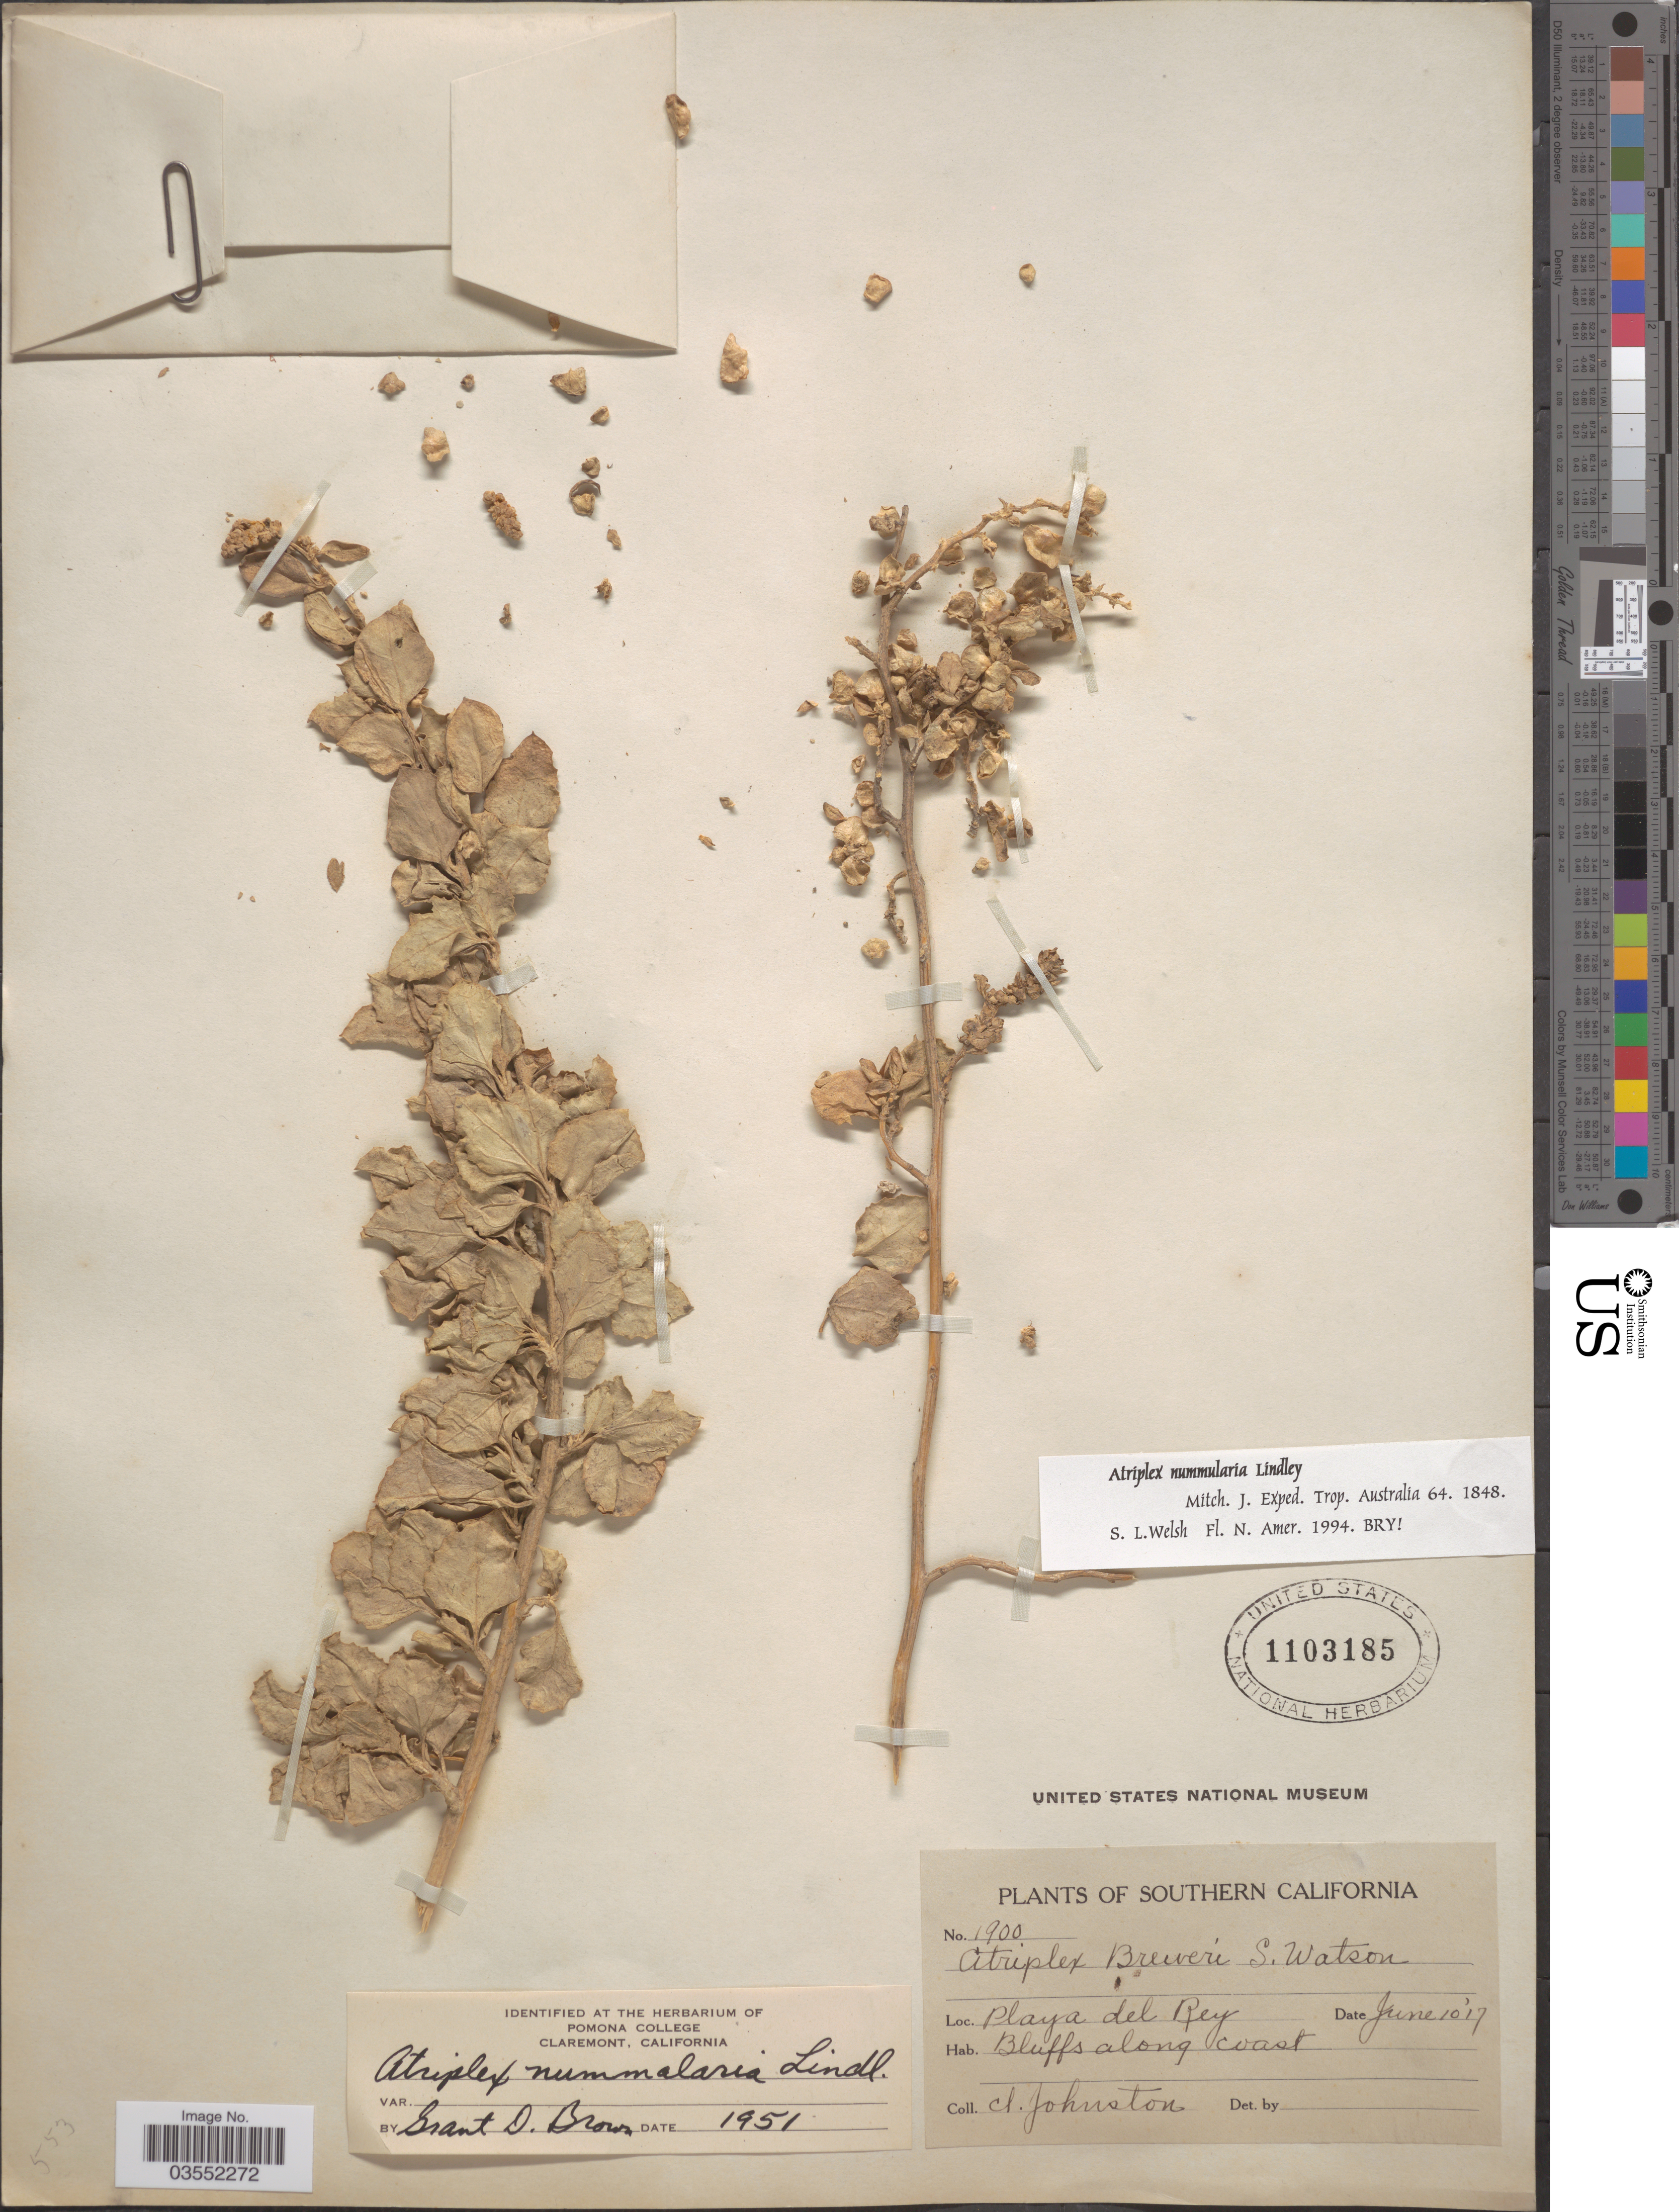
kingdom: Plantae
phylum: Tracheophyta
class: Magnoliopsida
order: Caryophyllales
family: Amaranthaceae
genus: Atriplex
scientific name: Atriplex nummularia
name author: Lindl.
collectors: I. Johnston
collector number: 1900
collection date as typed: Transcribed d/m/y: 10/6/17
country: United States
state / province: California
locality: Southern California. Playa del Rey. Bluffs along coast.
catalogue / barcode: US 1103185